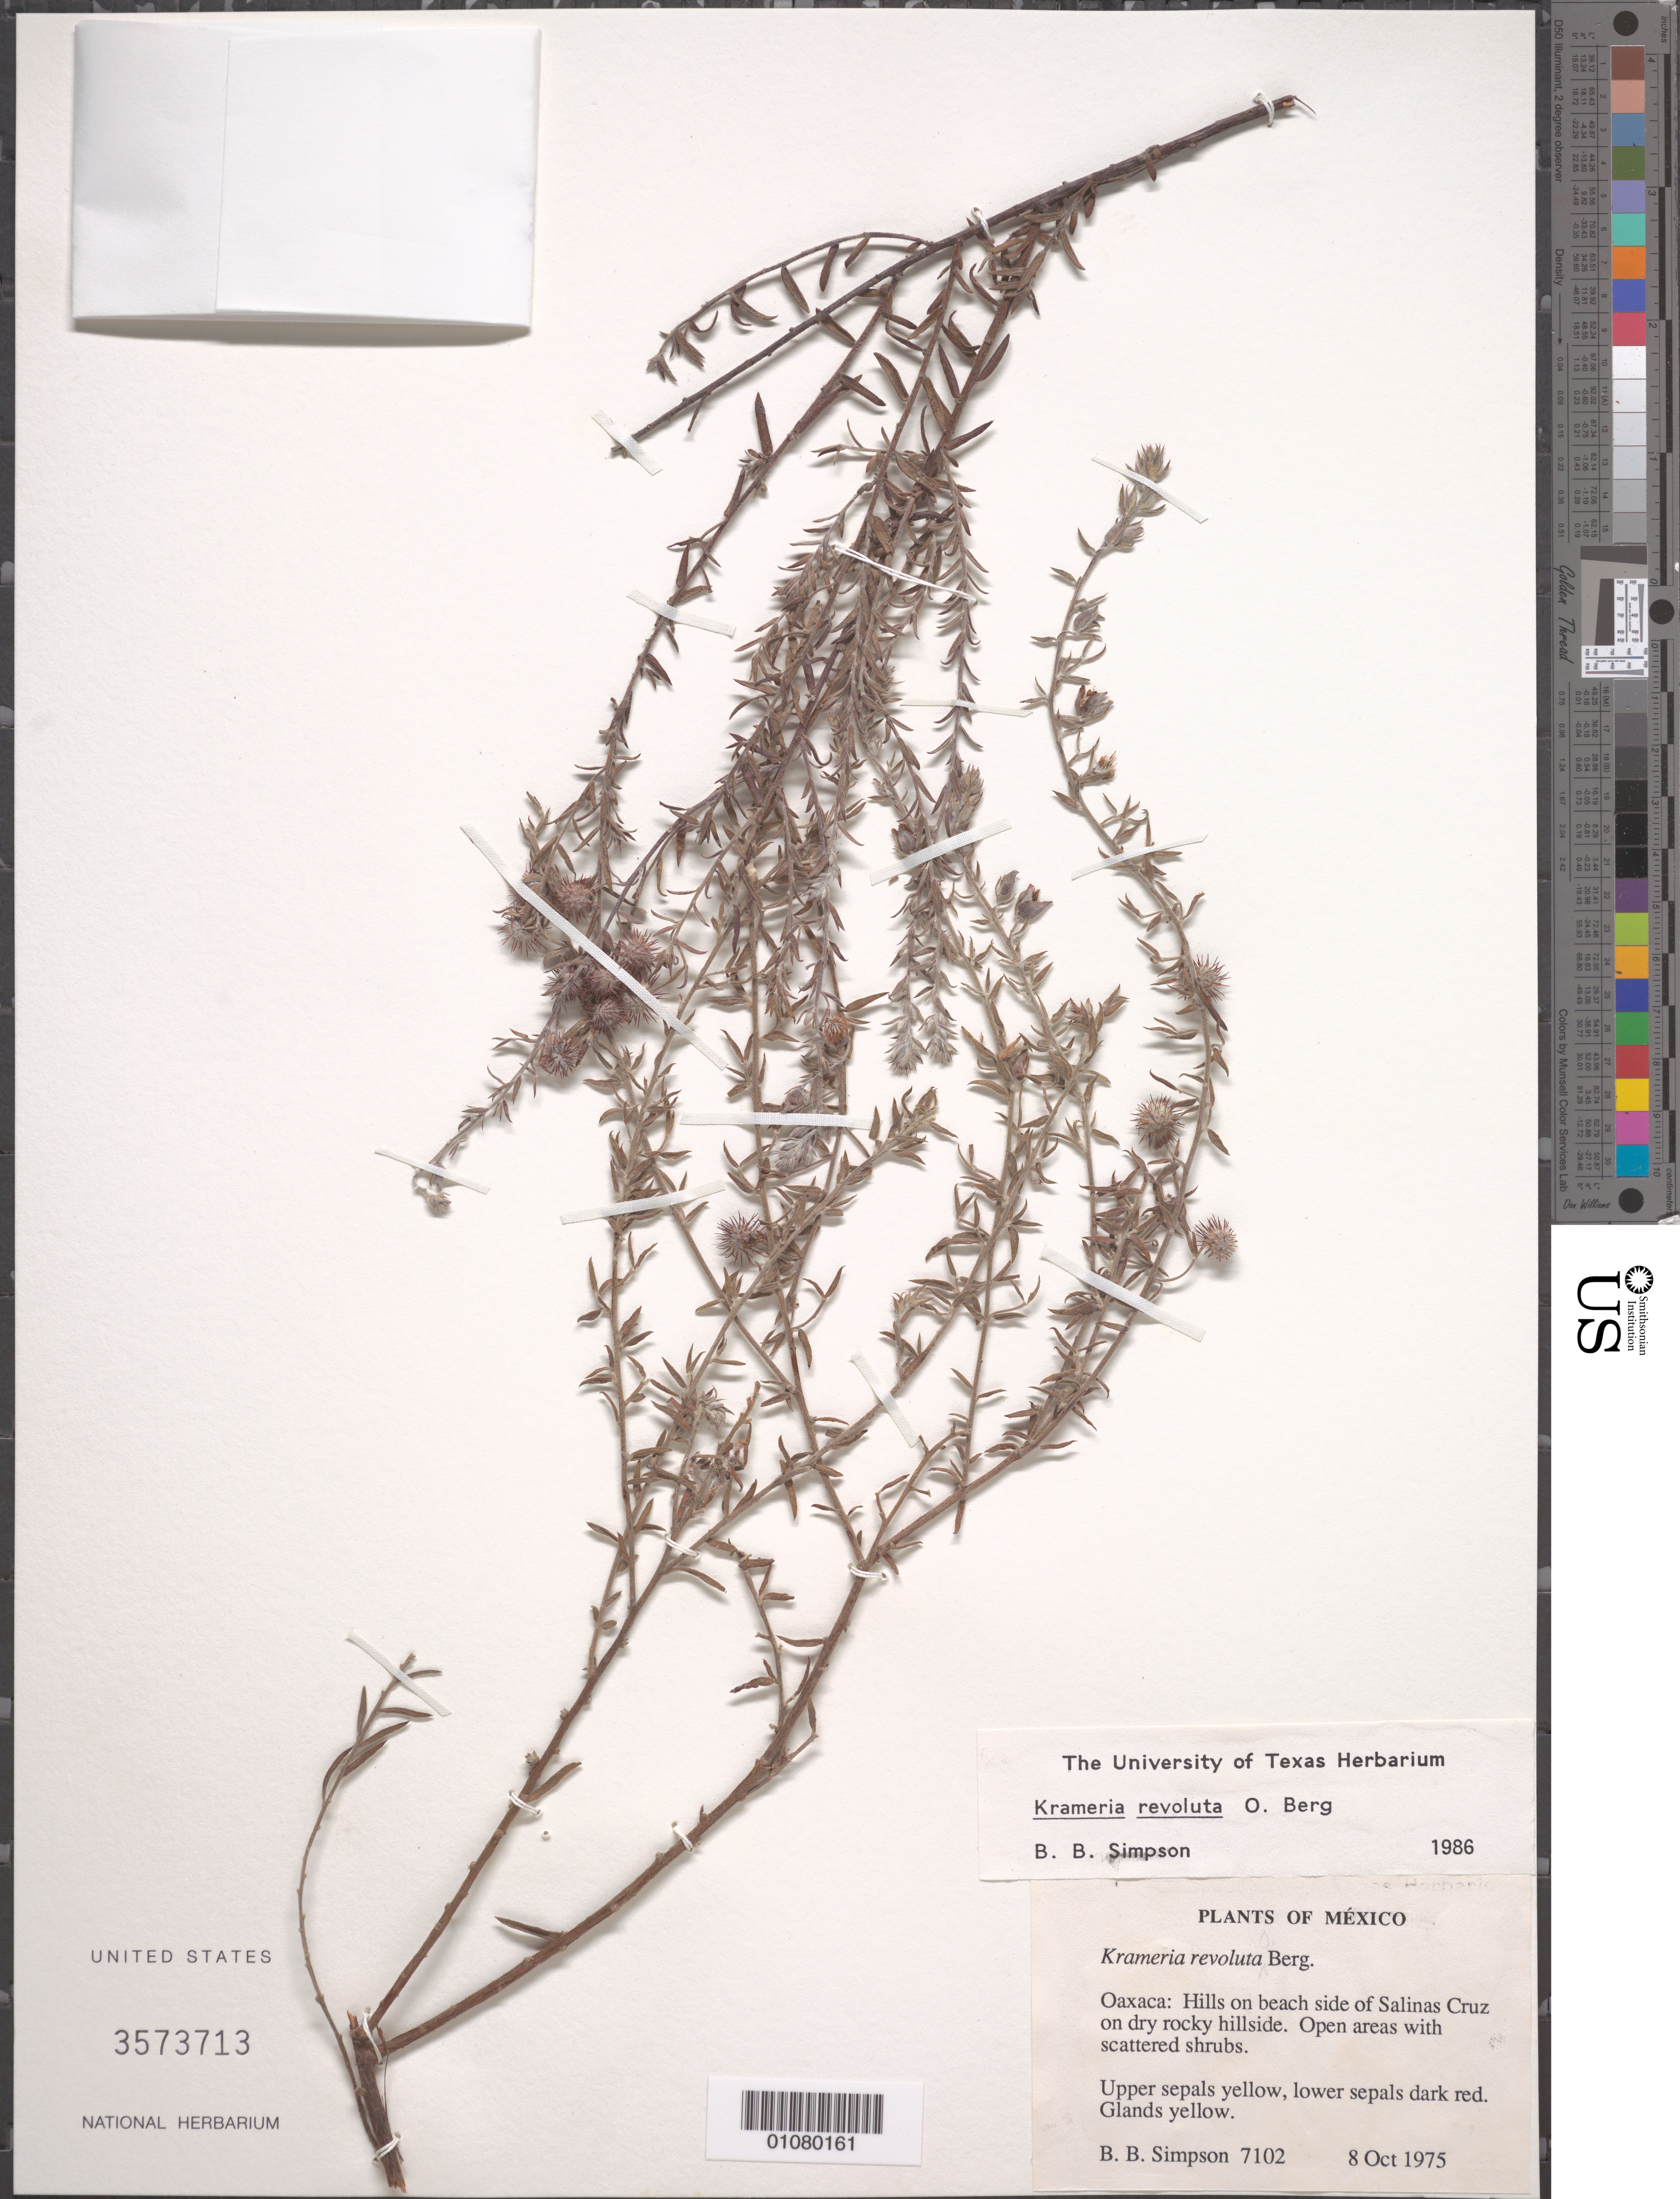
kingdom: Plantae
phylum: Tracheophyta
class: Magnoliopsida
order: Zygophyllales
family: Krameriaceae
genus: Krameria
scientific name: Krameria revoluta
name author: O. Berg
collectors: B. B. Simpson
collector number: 7102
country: Mexico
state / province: Oaxaca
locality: Hills on beach side of Salinas Cruz.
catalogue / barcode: US 3573713